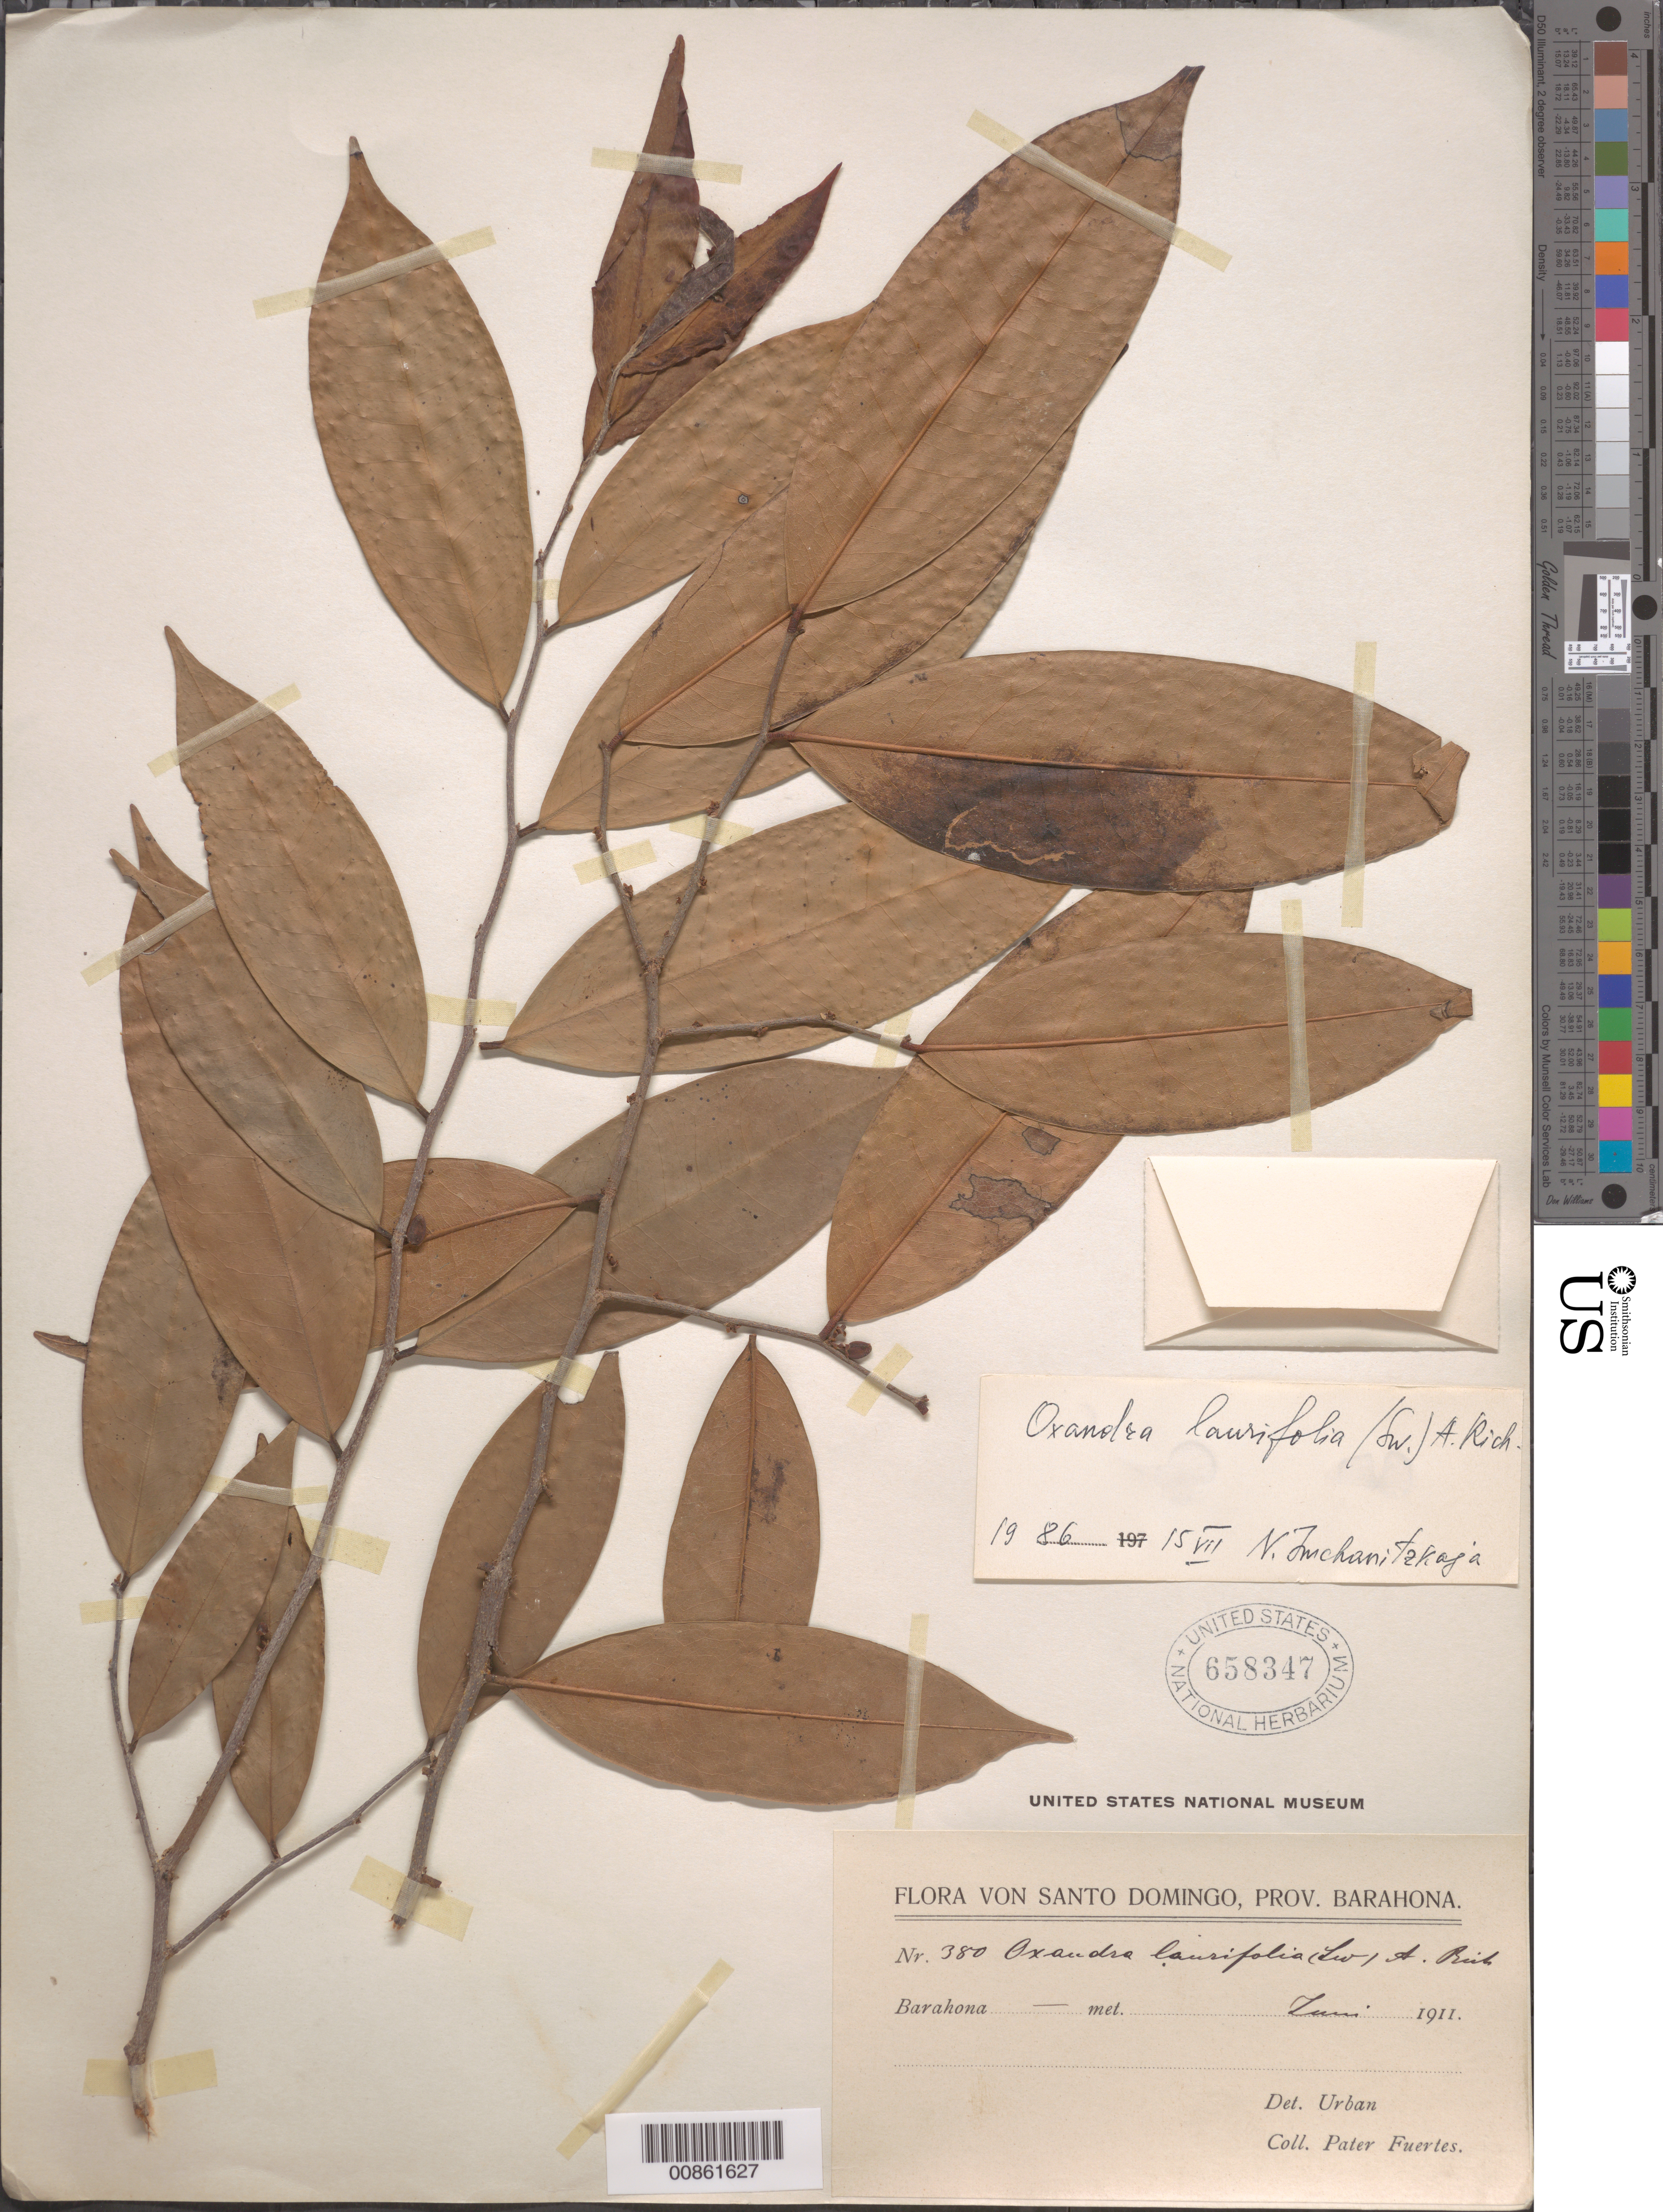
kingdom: Plantae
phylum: Tracheophyta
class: Magnoliopsida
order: Magnoliales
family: Annonaceae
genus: Oxandra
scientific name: Oxandra laurifolia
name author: (Sw.) A. Rich.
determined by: Imchanitzkaja, N.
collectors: M. D. Fuertes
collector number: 380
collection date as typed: Jun 1911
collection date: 1911-06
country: Dominican Republic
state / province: Barahona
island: Hispaniola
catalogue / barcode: US 658347